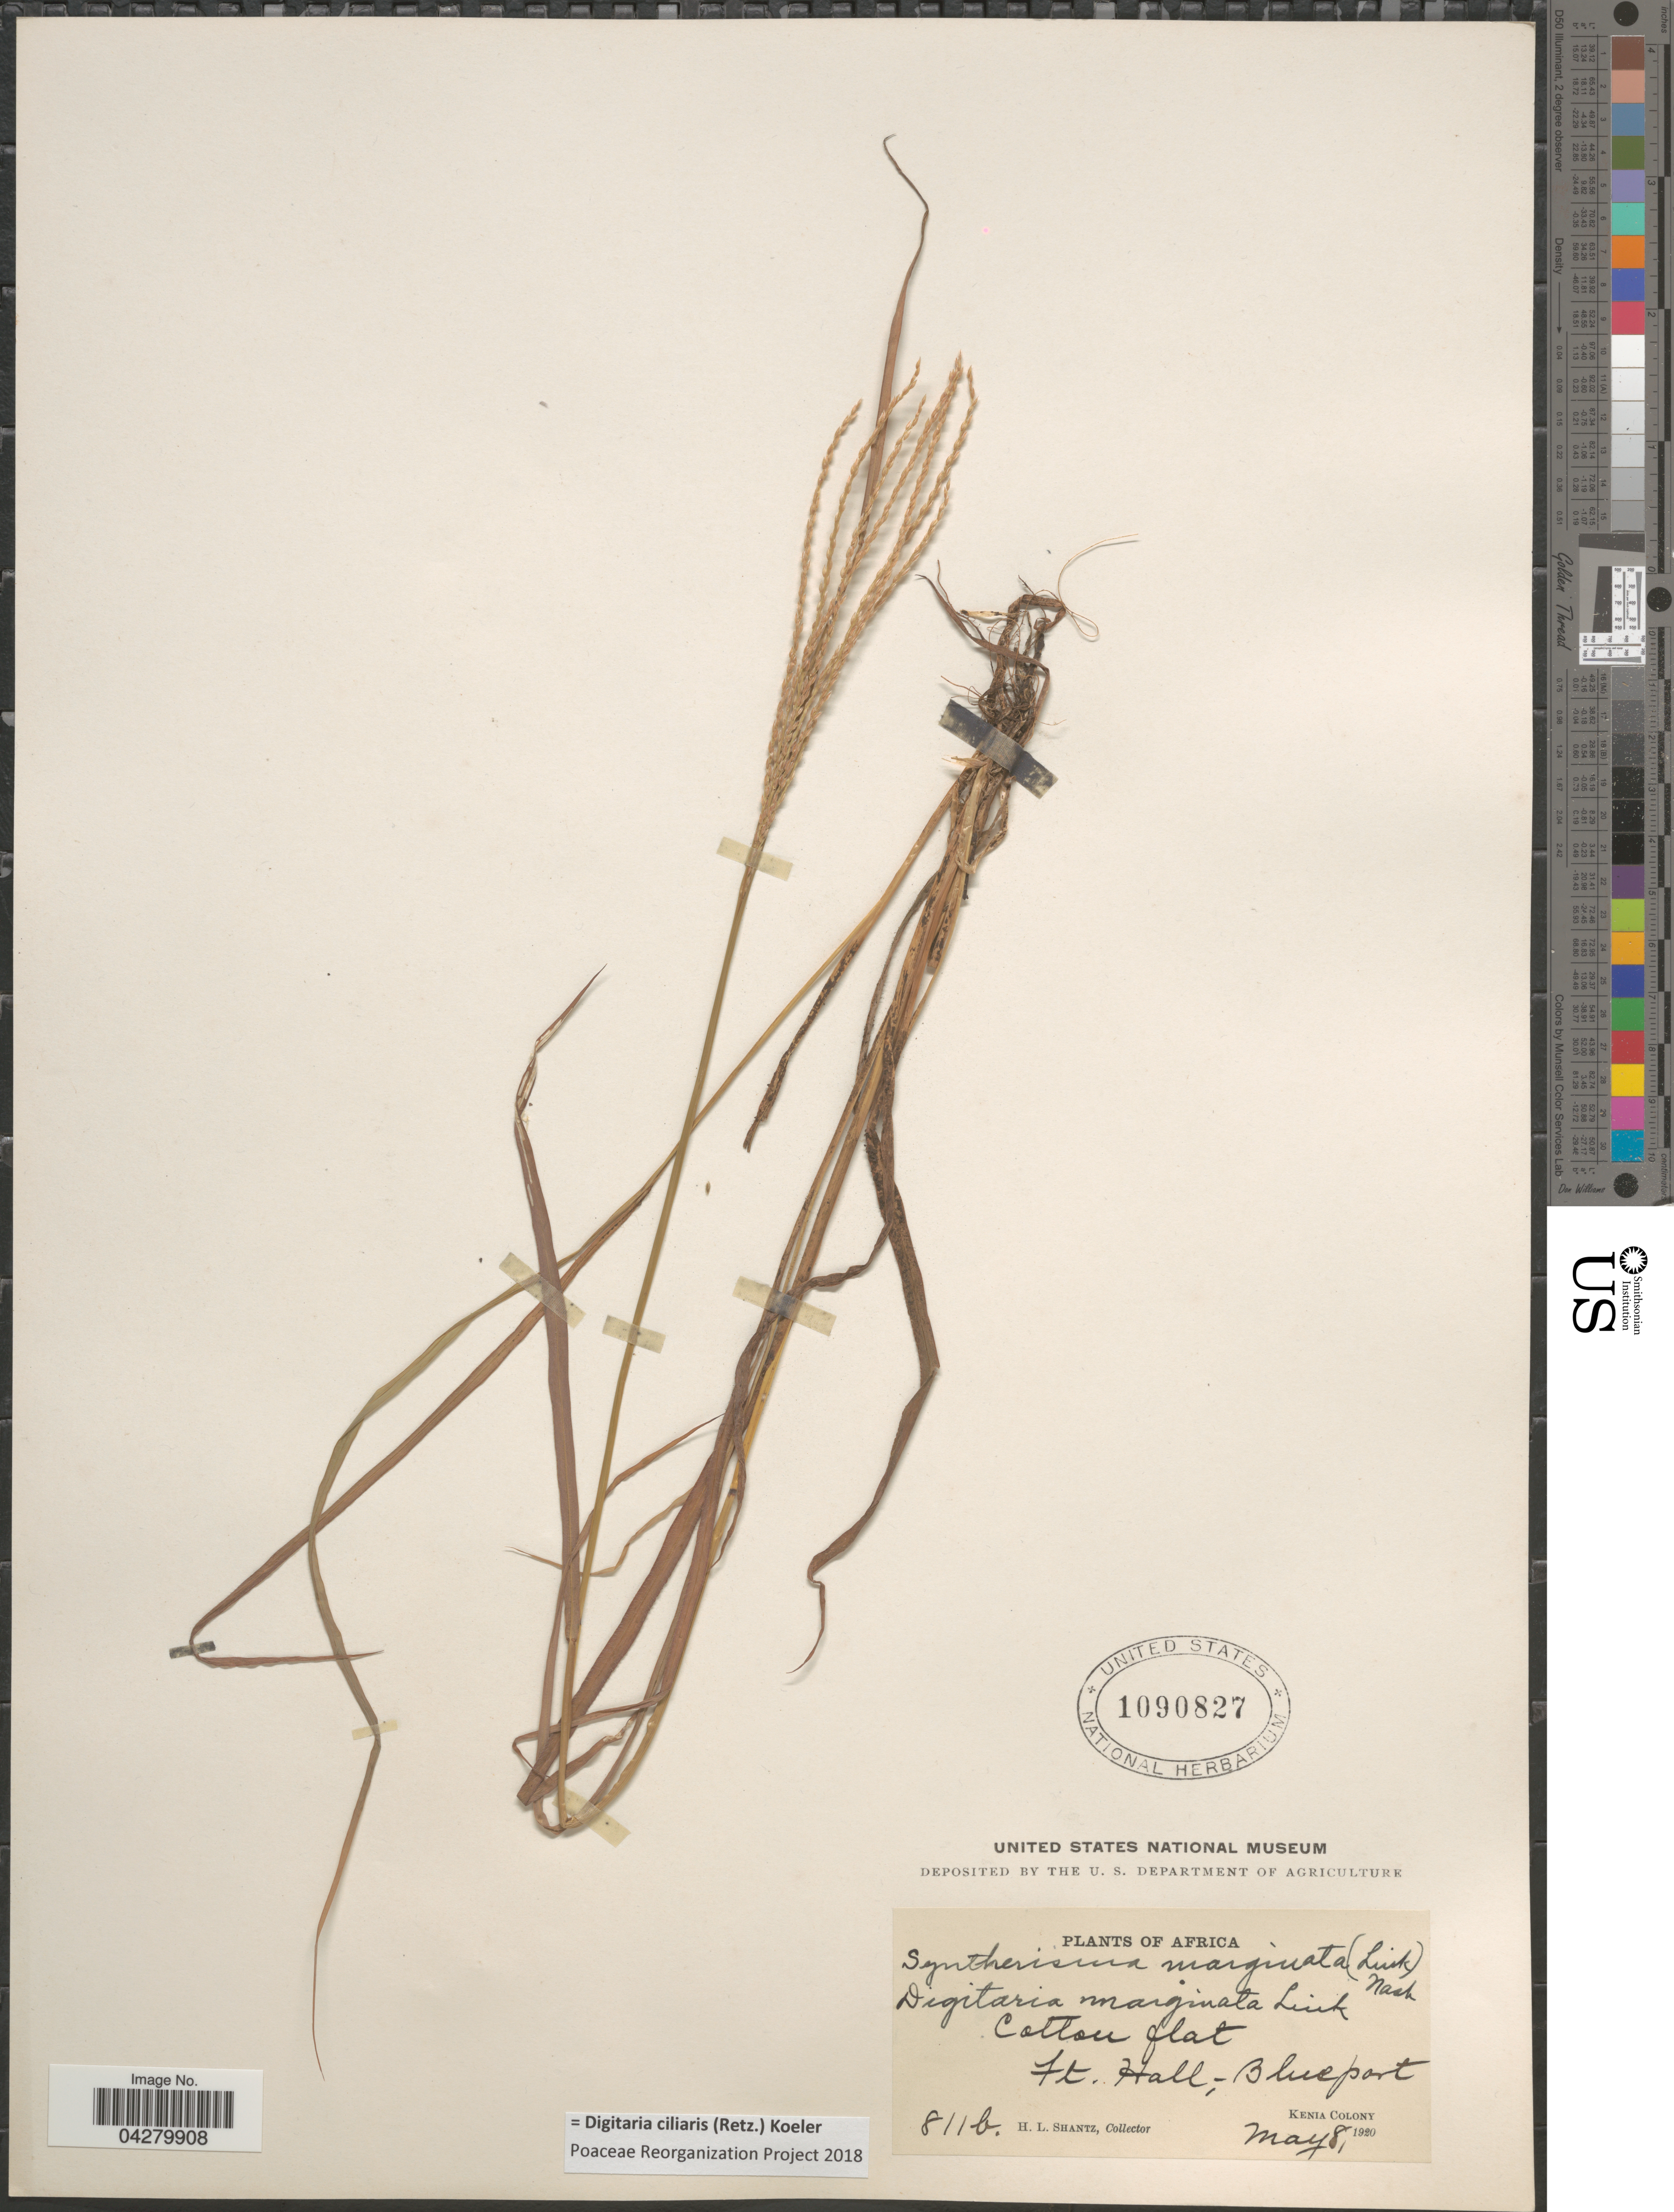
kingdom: Plantae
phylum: Tracheophyta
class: Liliopsida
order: Poales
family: Poaceae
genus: Digitaria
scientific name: Digitaria ciliaris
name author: (Retz.) Koeler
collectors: H. Shantz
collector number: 811b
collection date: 1920-05-08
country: Kenya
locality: Ft. Hall,- Blueport. Kenia Colony.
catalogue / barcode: US 1090827